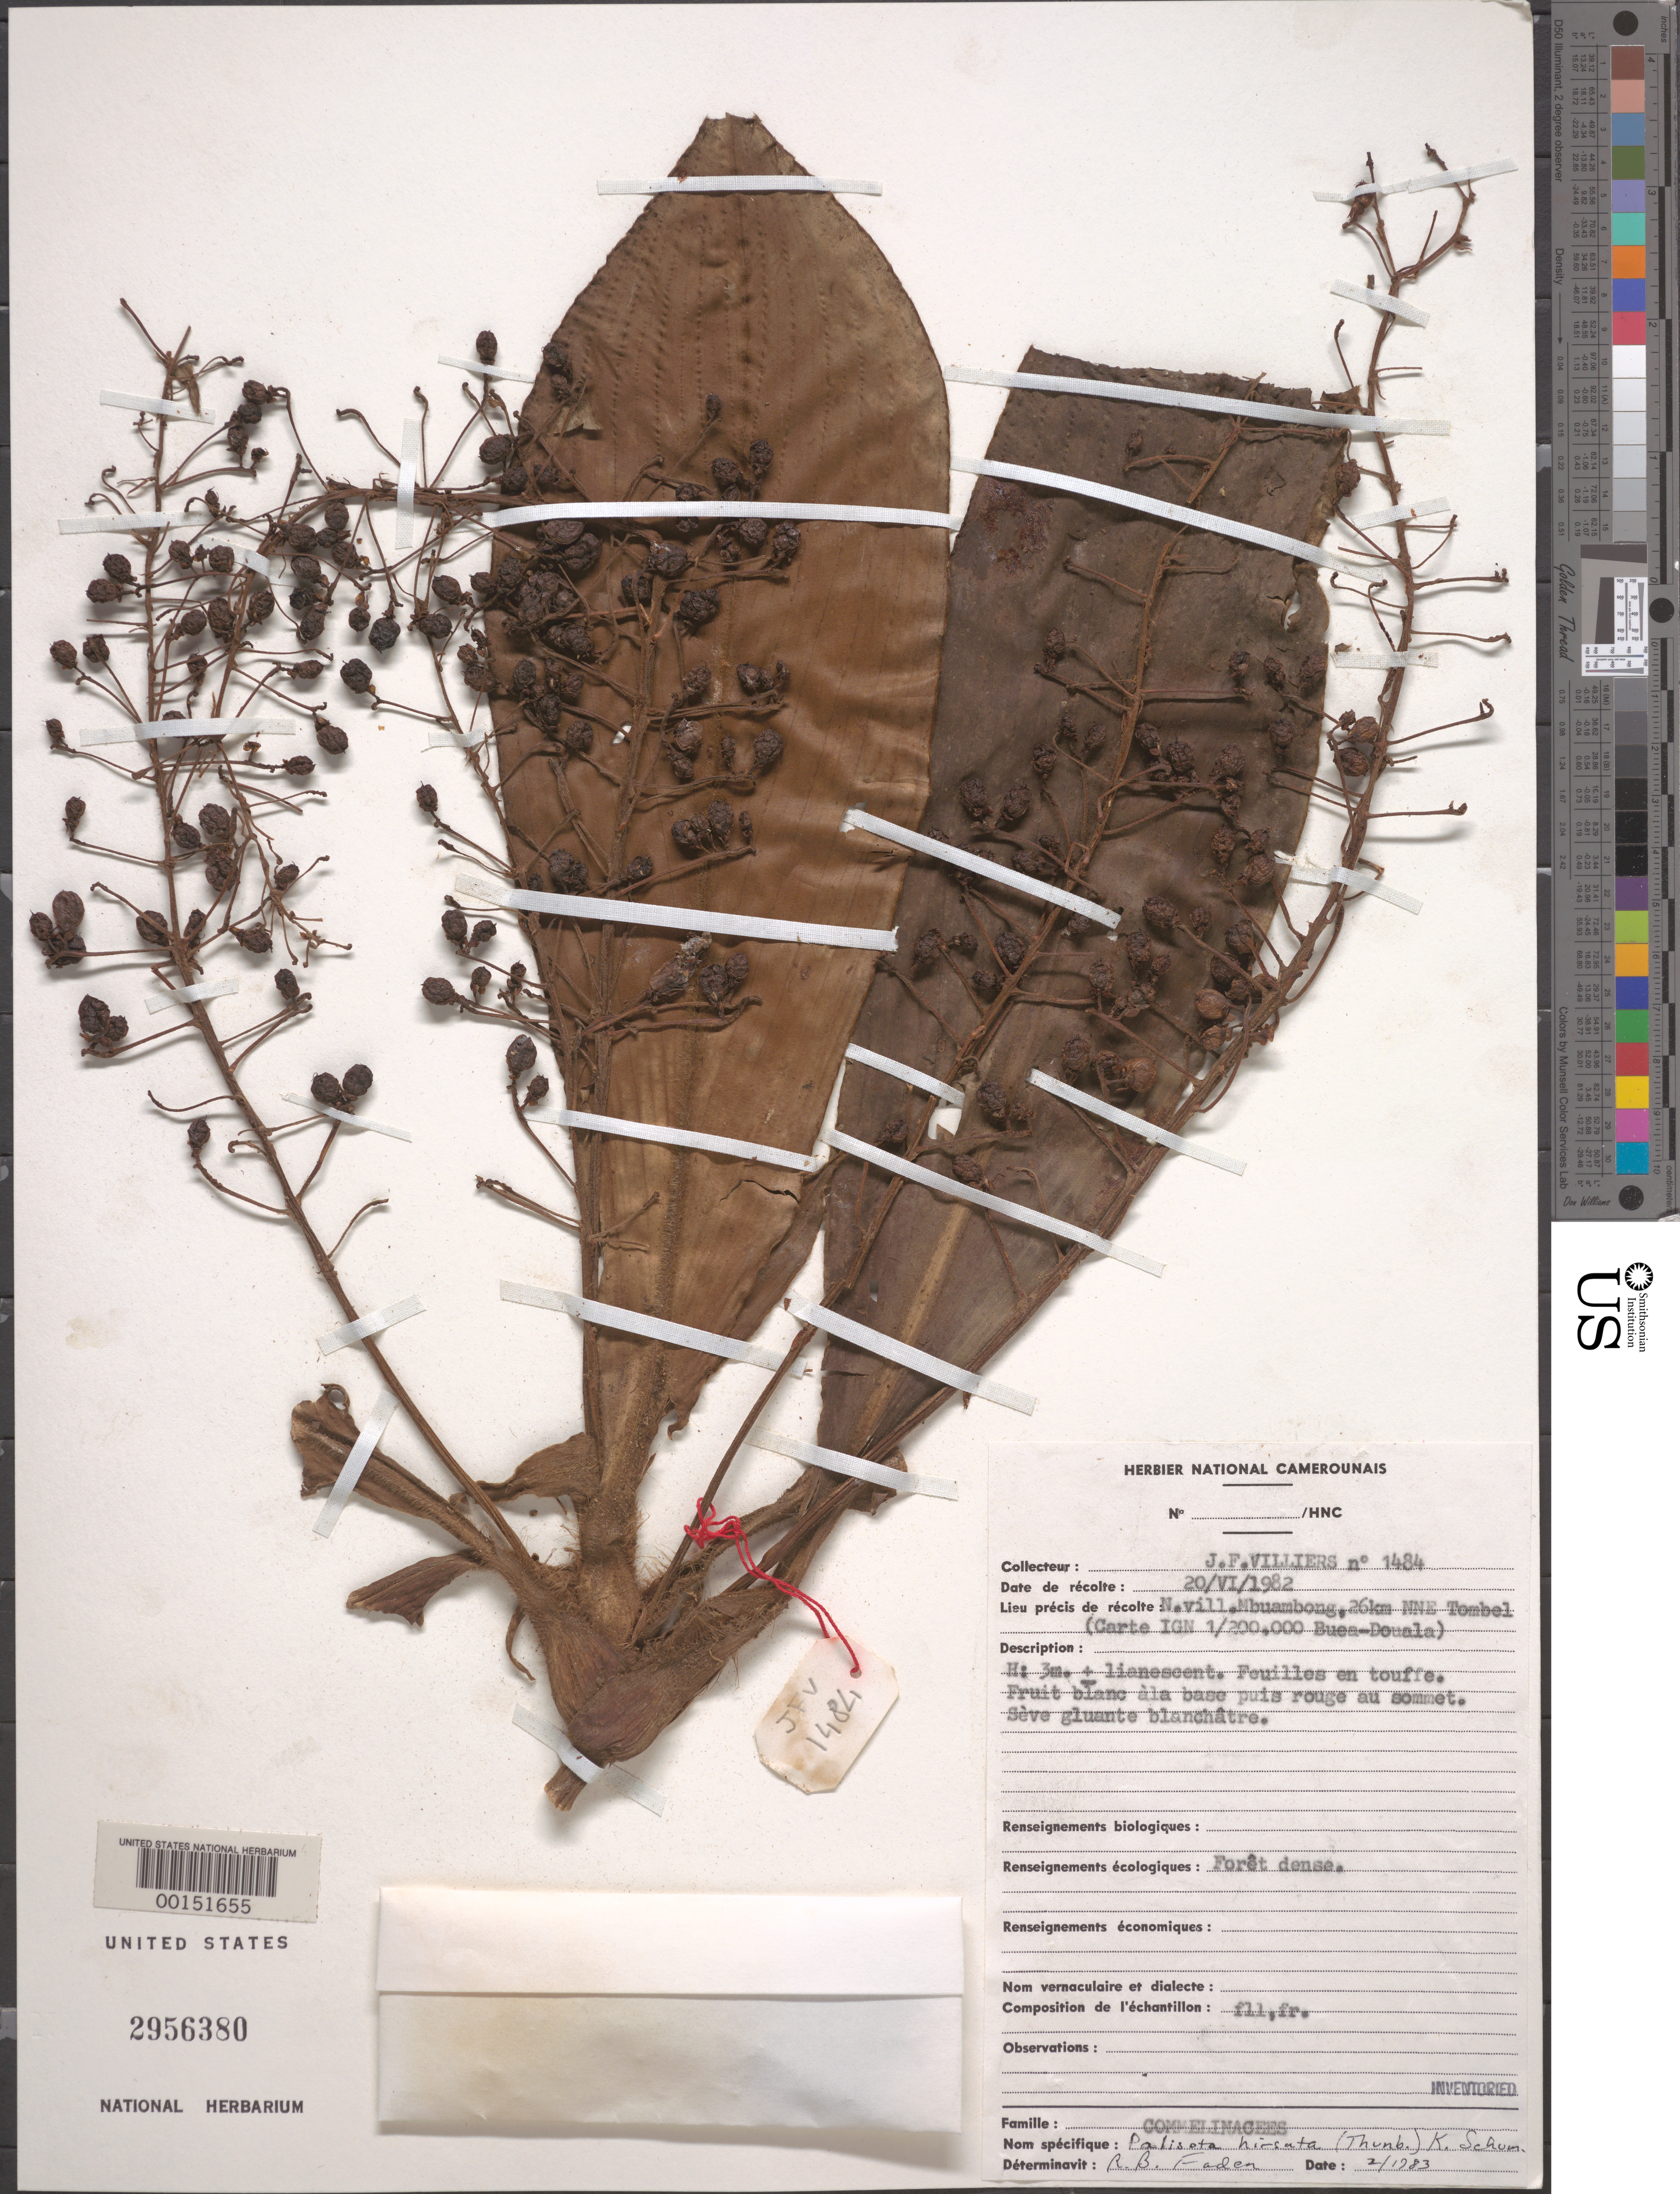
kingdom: Plantae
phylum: Tracheophyta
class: Liliopsida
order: Commelinales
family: Commelinaceae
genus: Palisota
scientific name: Palisota hirsuta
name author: (Thunb.) K. Schum.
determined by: Faden, Robert B., (US), Smithsonian Institution - National Museum of Natural History (UNITED STATES)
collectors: J. Villiers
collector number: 1484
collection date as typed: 20 Jun 1982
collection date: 1982-06-20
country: Cameroon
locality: N of mbuambong, 26 km nne of tombel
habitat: Dense forest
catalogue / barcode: US 2956380